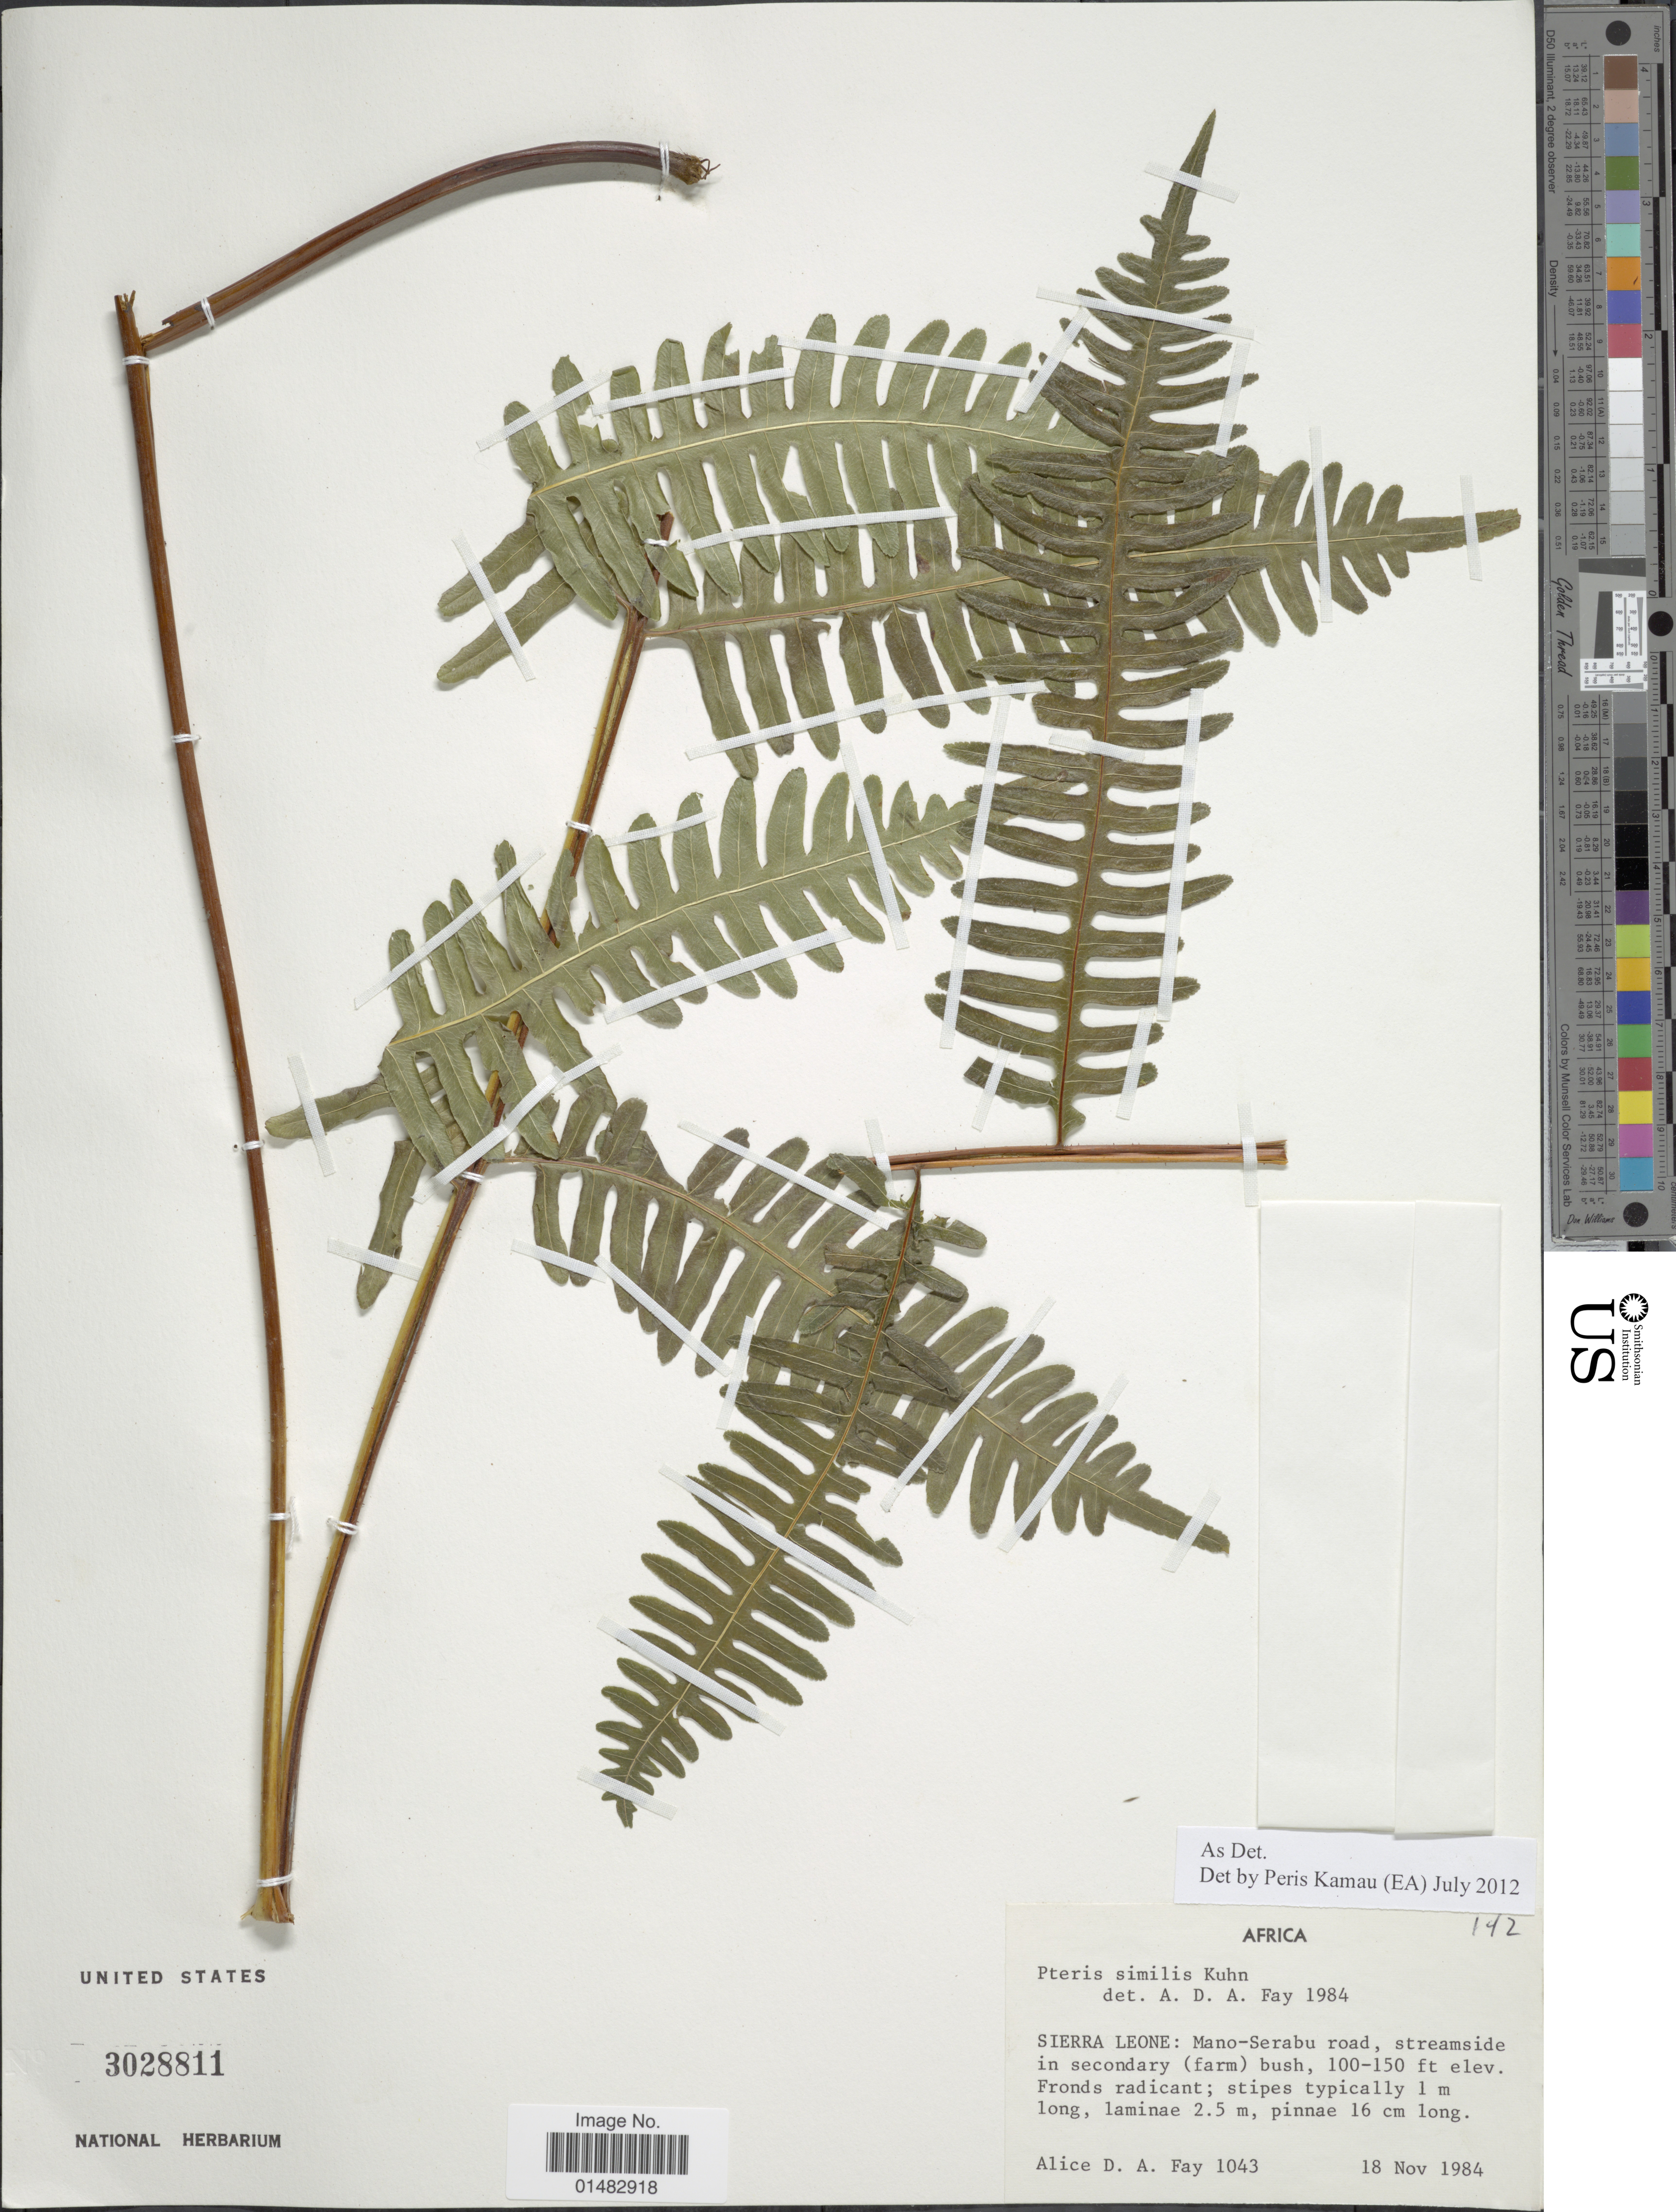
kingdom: Plantae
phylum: Tracheophyta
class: Polypodiopsida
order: Polypodiales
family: Pteridaceae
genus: Pteris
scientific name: Pteris similis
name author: Kuhn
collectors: A. Fay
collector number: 1043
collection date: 1984-11-18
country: Sierra Leone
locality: Manu-Serabu road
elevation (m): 30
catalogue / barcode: US 3028811